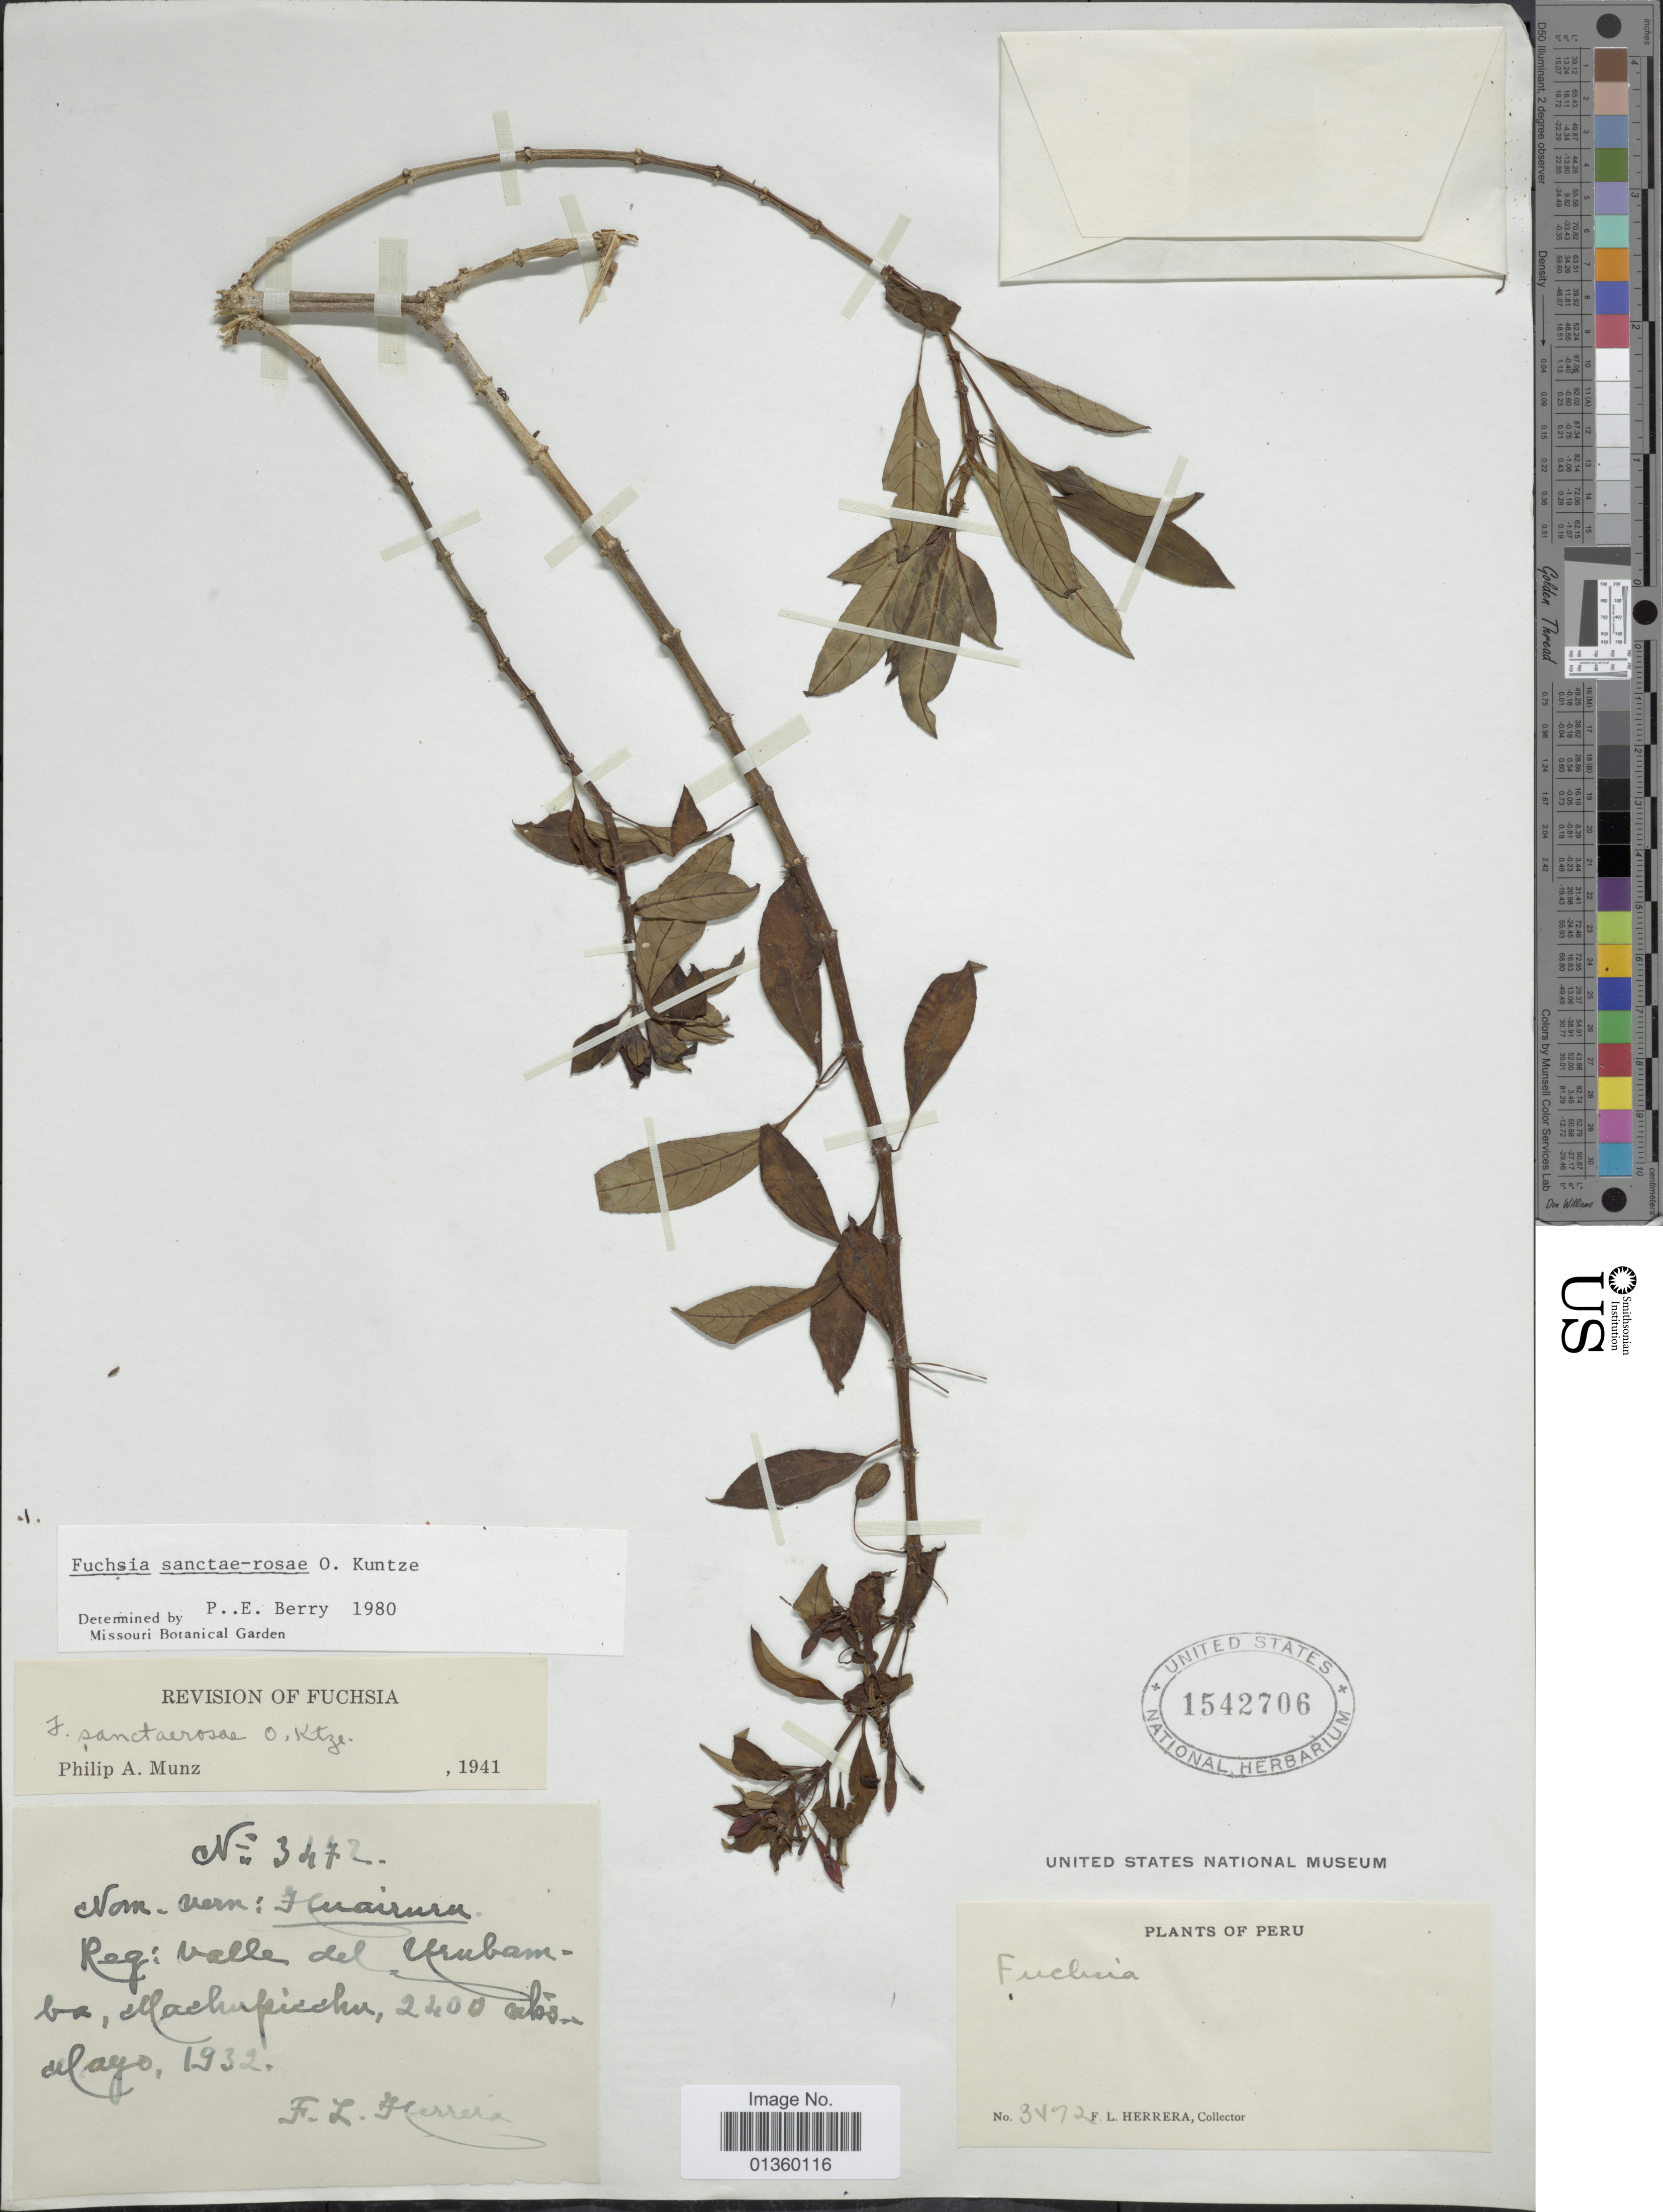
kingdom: Plantae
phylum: Tracheophyta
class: Magnoliopsida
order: Myrtales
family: Onagraceae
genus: Fuchsia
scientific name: Fuchsia sanctae-rosae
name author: Kuntze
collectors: F. L. Herrera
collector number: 3472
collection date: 1932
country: Peru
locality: Reg: Valle del Urubamba, Machupicchu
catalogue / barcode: US 1542706